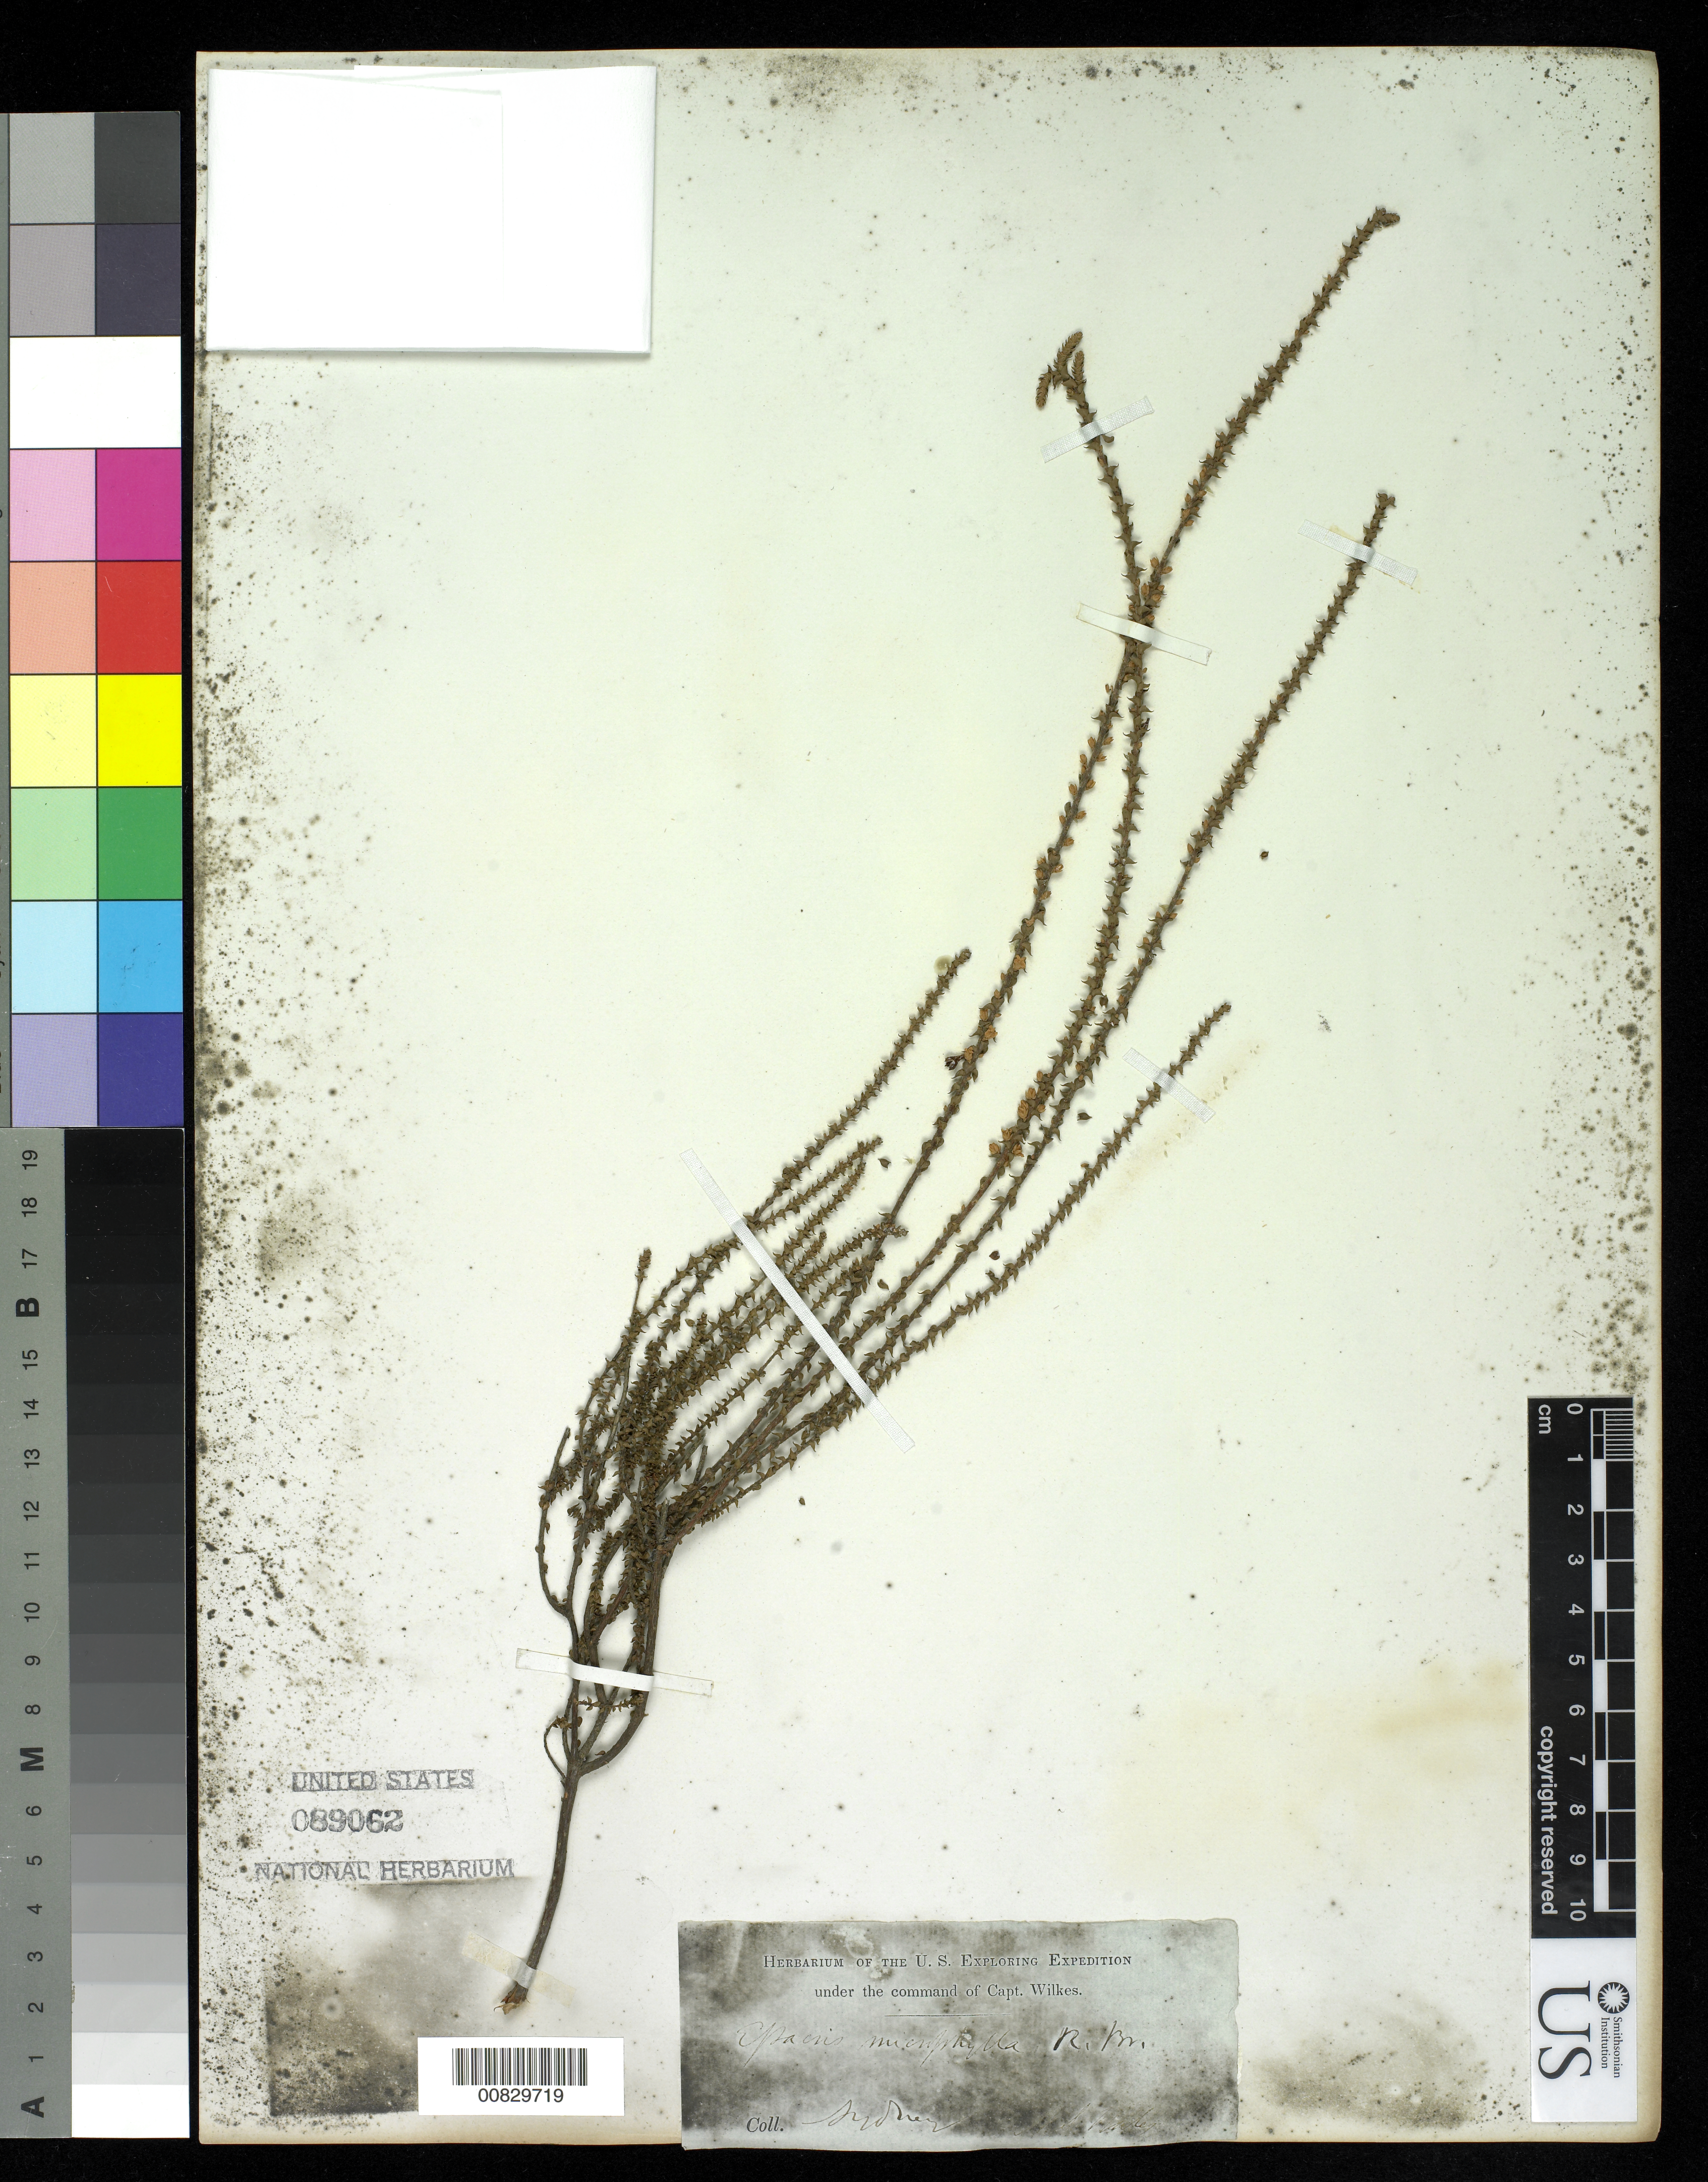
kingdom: Plantae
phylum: Tracheophyta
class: Magnoliopsida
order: Ericales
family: Ericaceae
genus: Epacris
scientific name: Epacris microphylla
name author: R. Br.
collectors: Wilkes Explor. Exped.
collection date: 1838/1842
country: Australia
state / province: New South Wales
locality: Sydney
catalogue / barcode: US 89062